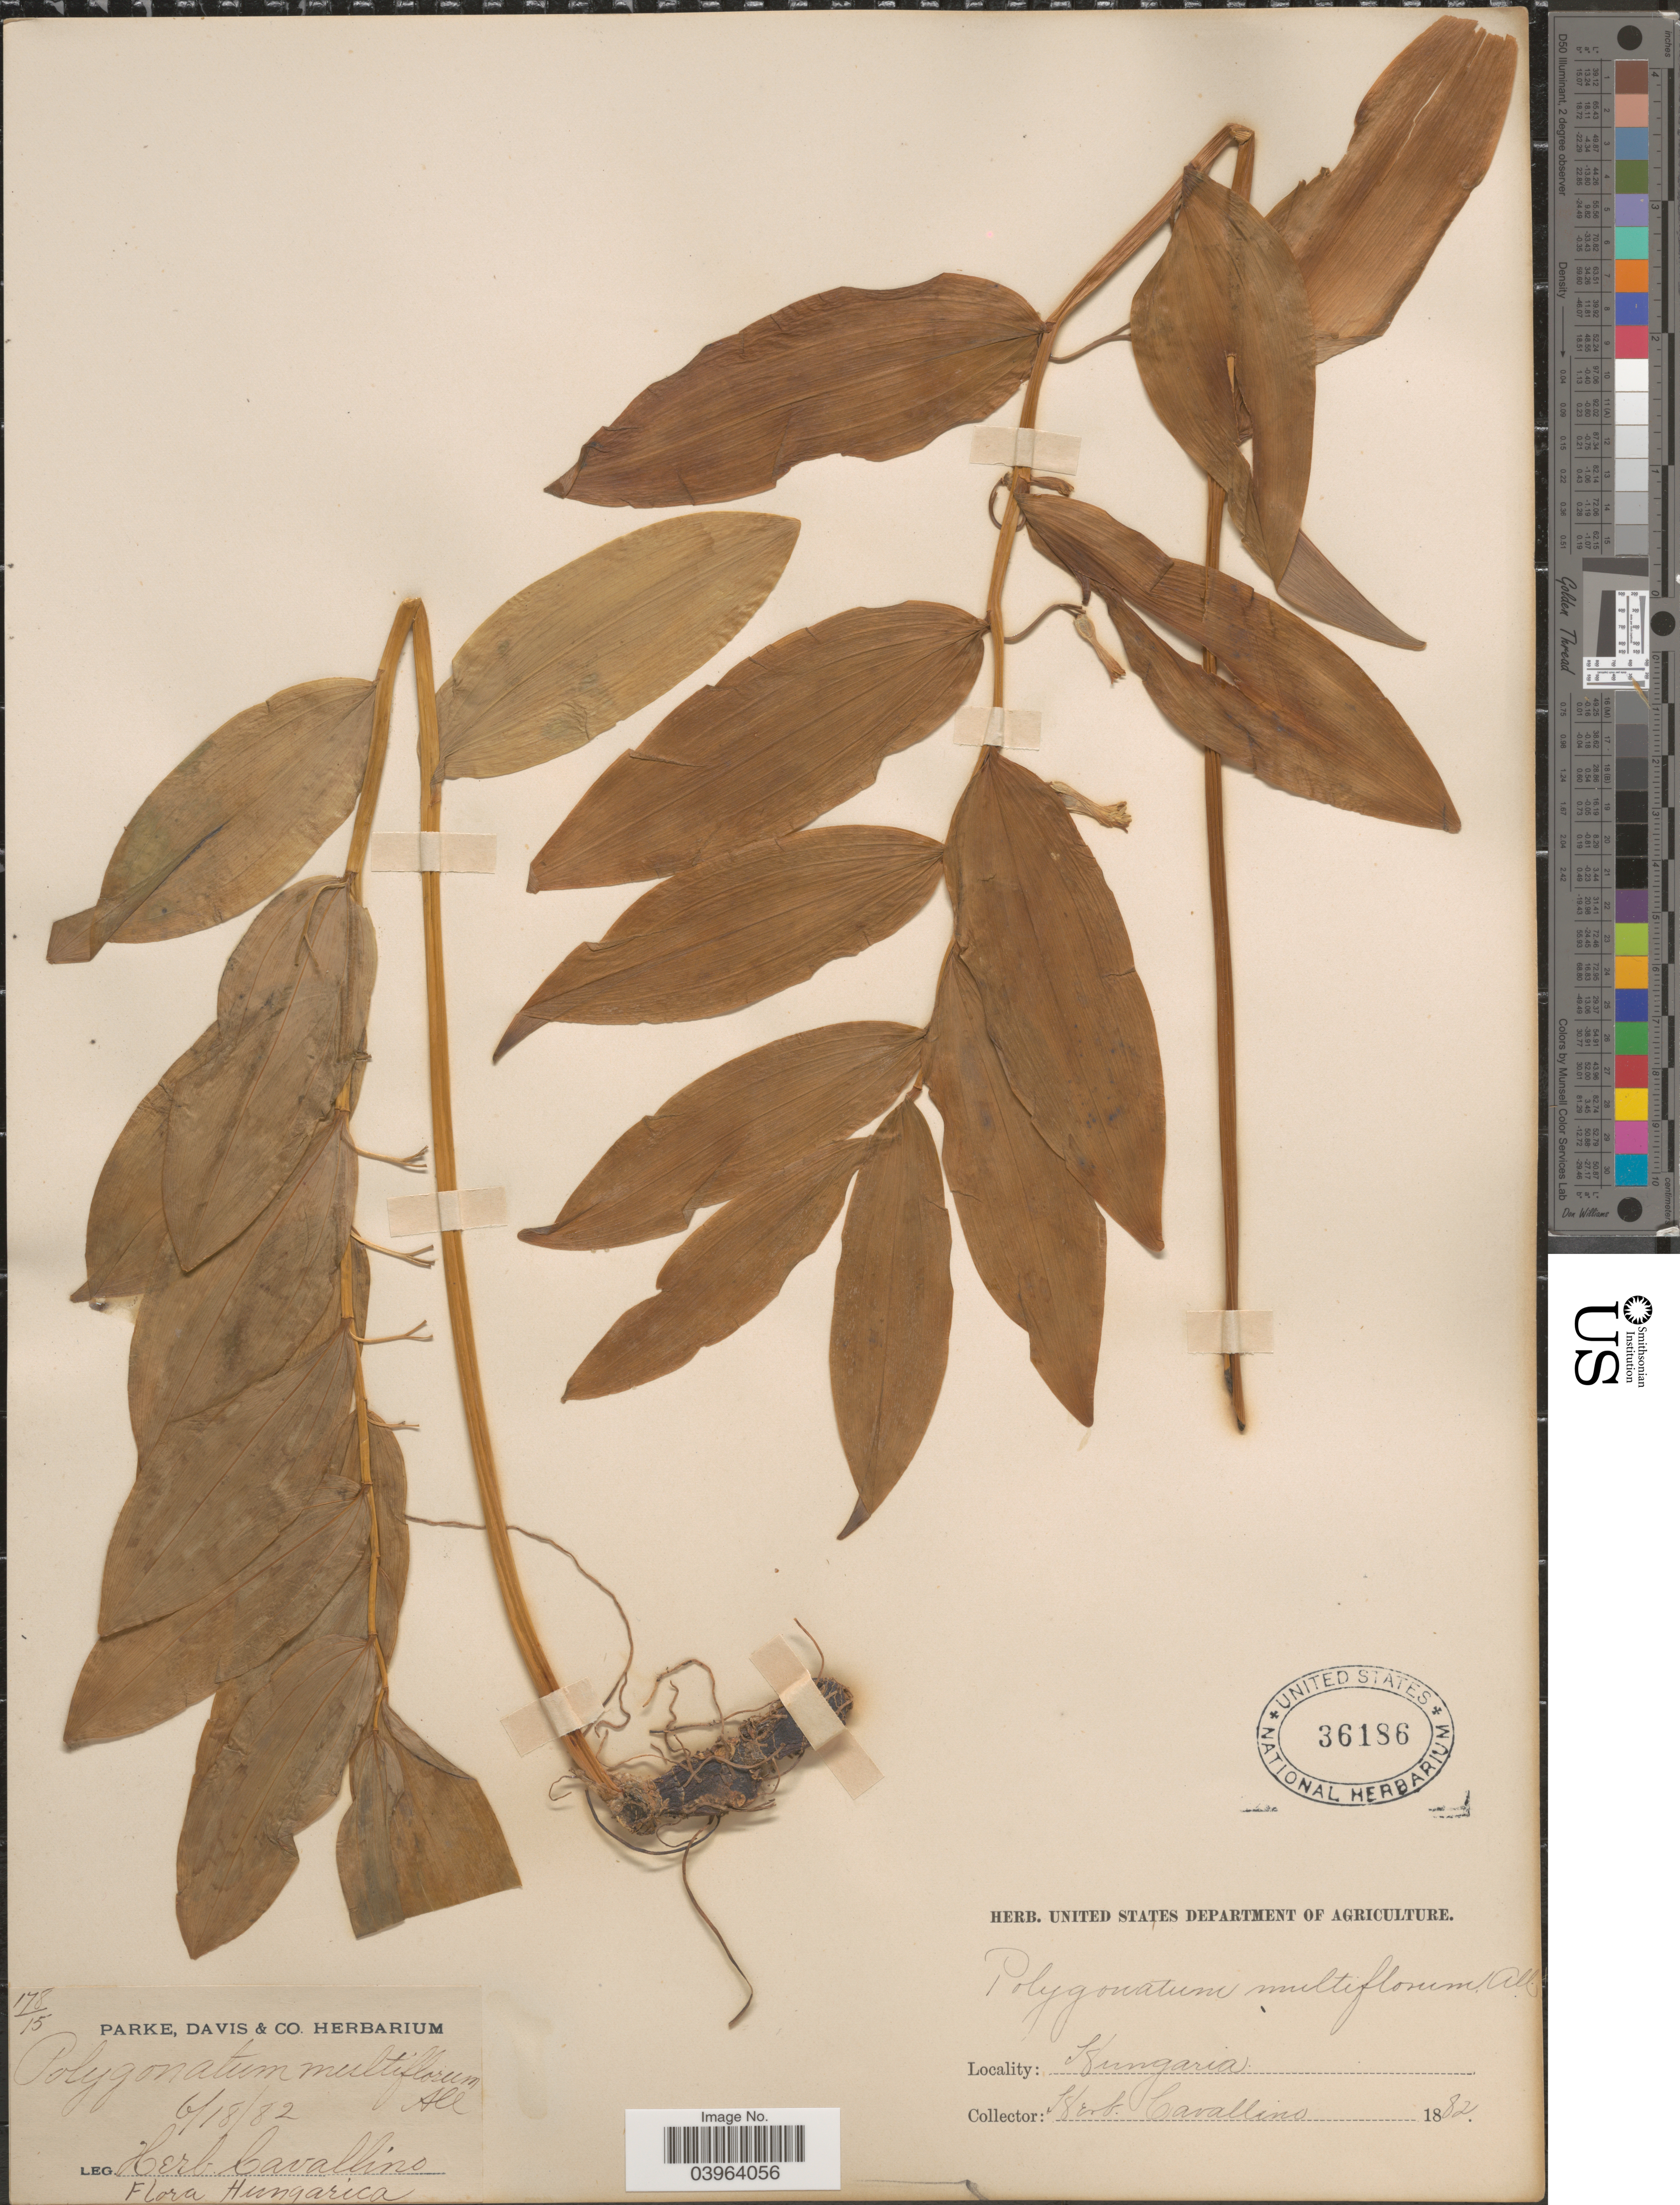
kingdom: Plantae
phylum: Tracheophyta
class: Liliopsida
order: Asparagales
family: Asparagaceae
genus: Polygonatum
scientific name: Polygonatum multiflorum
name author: (L.) All.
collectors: ex Herb. Cavallino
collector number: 178/15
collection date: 1882-06-18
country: Hungary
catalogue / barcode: US 36186